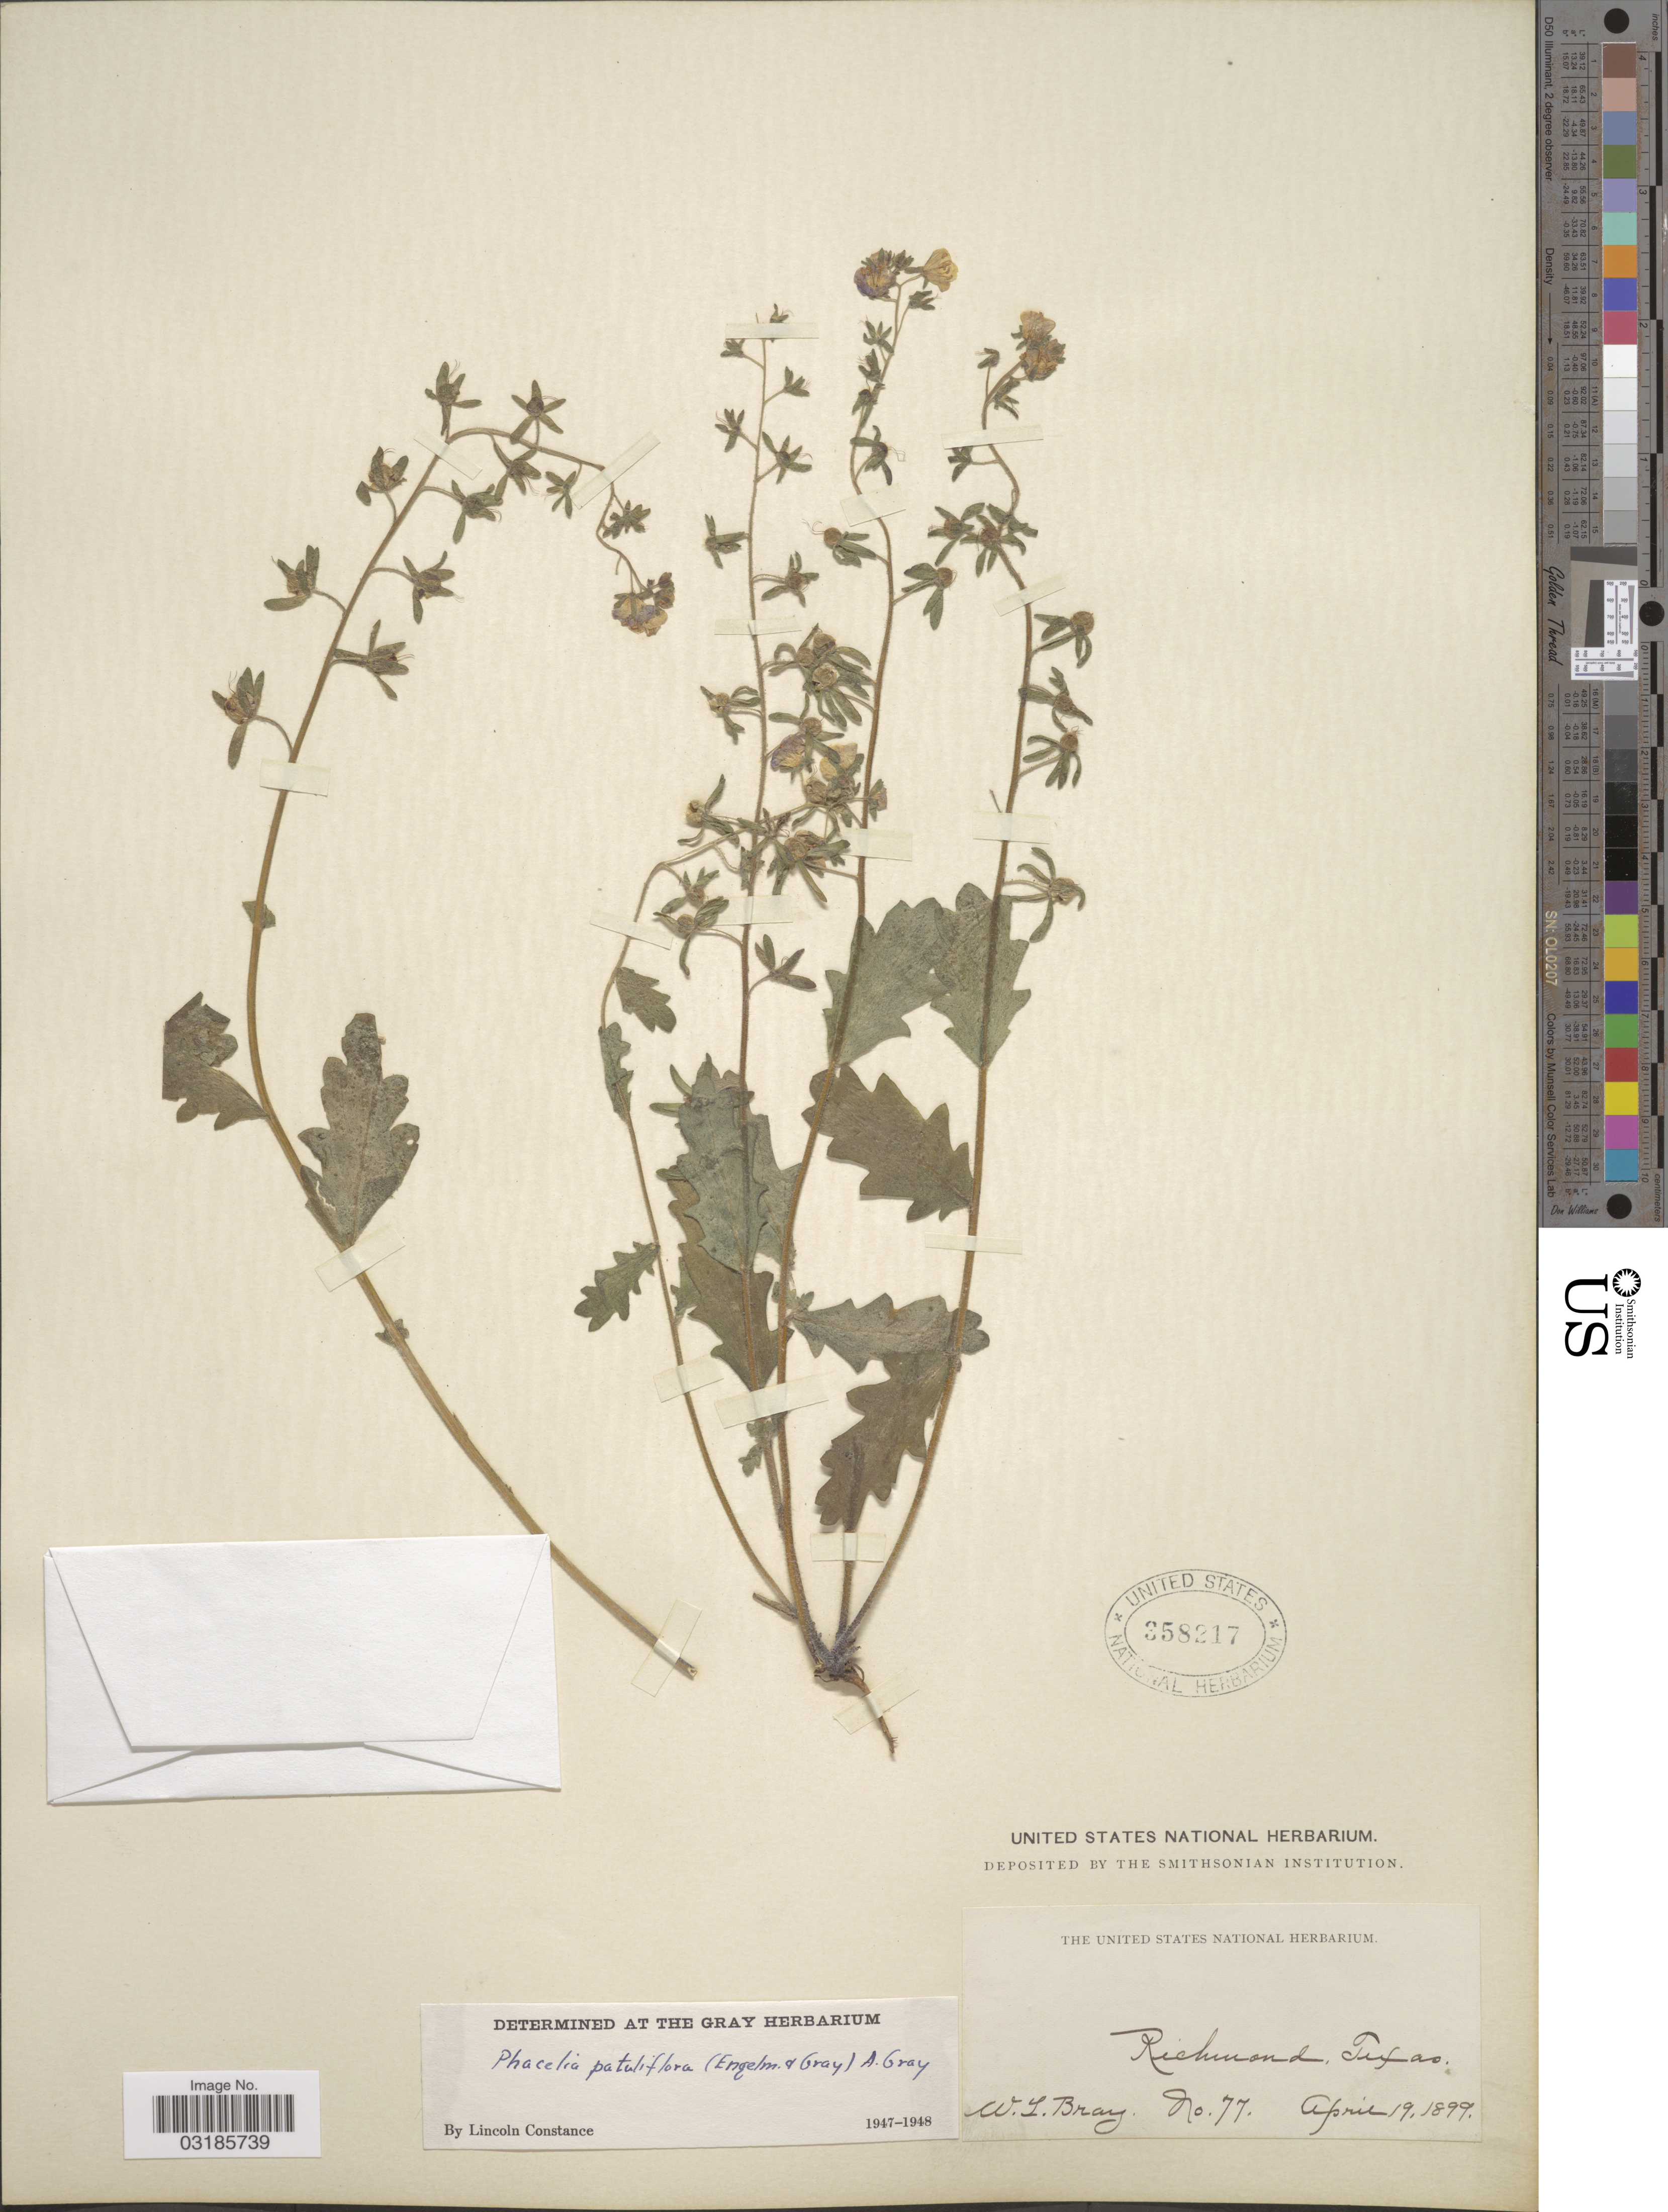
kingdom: Plantae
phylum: Tracheophyta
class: Magnoliopsida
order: Boraginales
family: Hydrophyllaceae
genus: Phacelia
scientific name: Phacelia patuliflora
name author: (Engelm. & A. Gray) A. Gray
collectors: W. L. Bray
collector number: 77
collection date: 1899-04-19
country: United States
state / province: Texas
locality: Richmond.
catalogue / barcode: US 358217